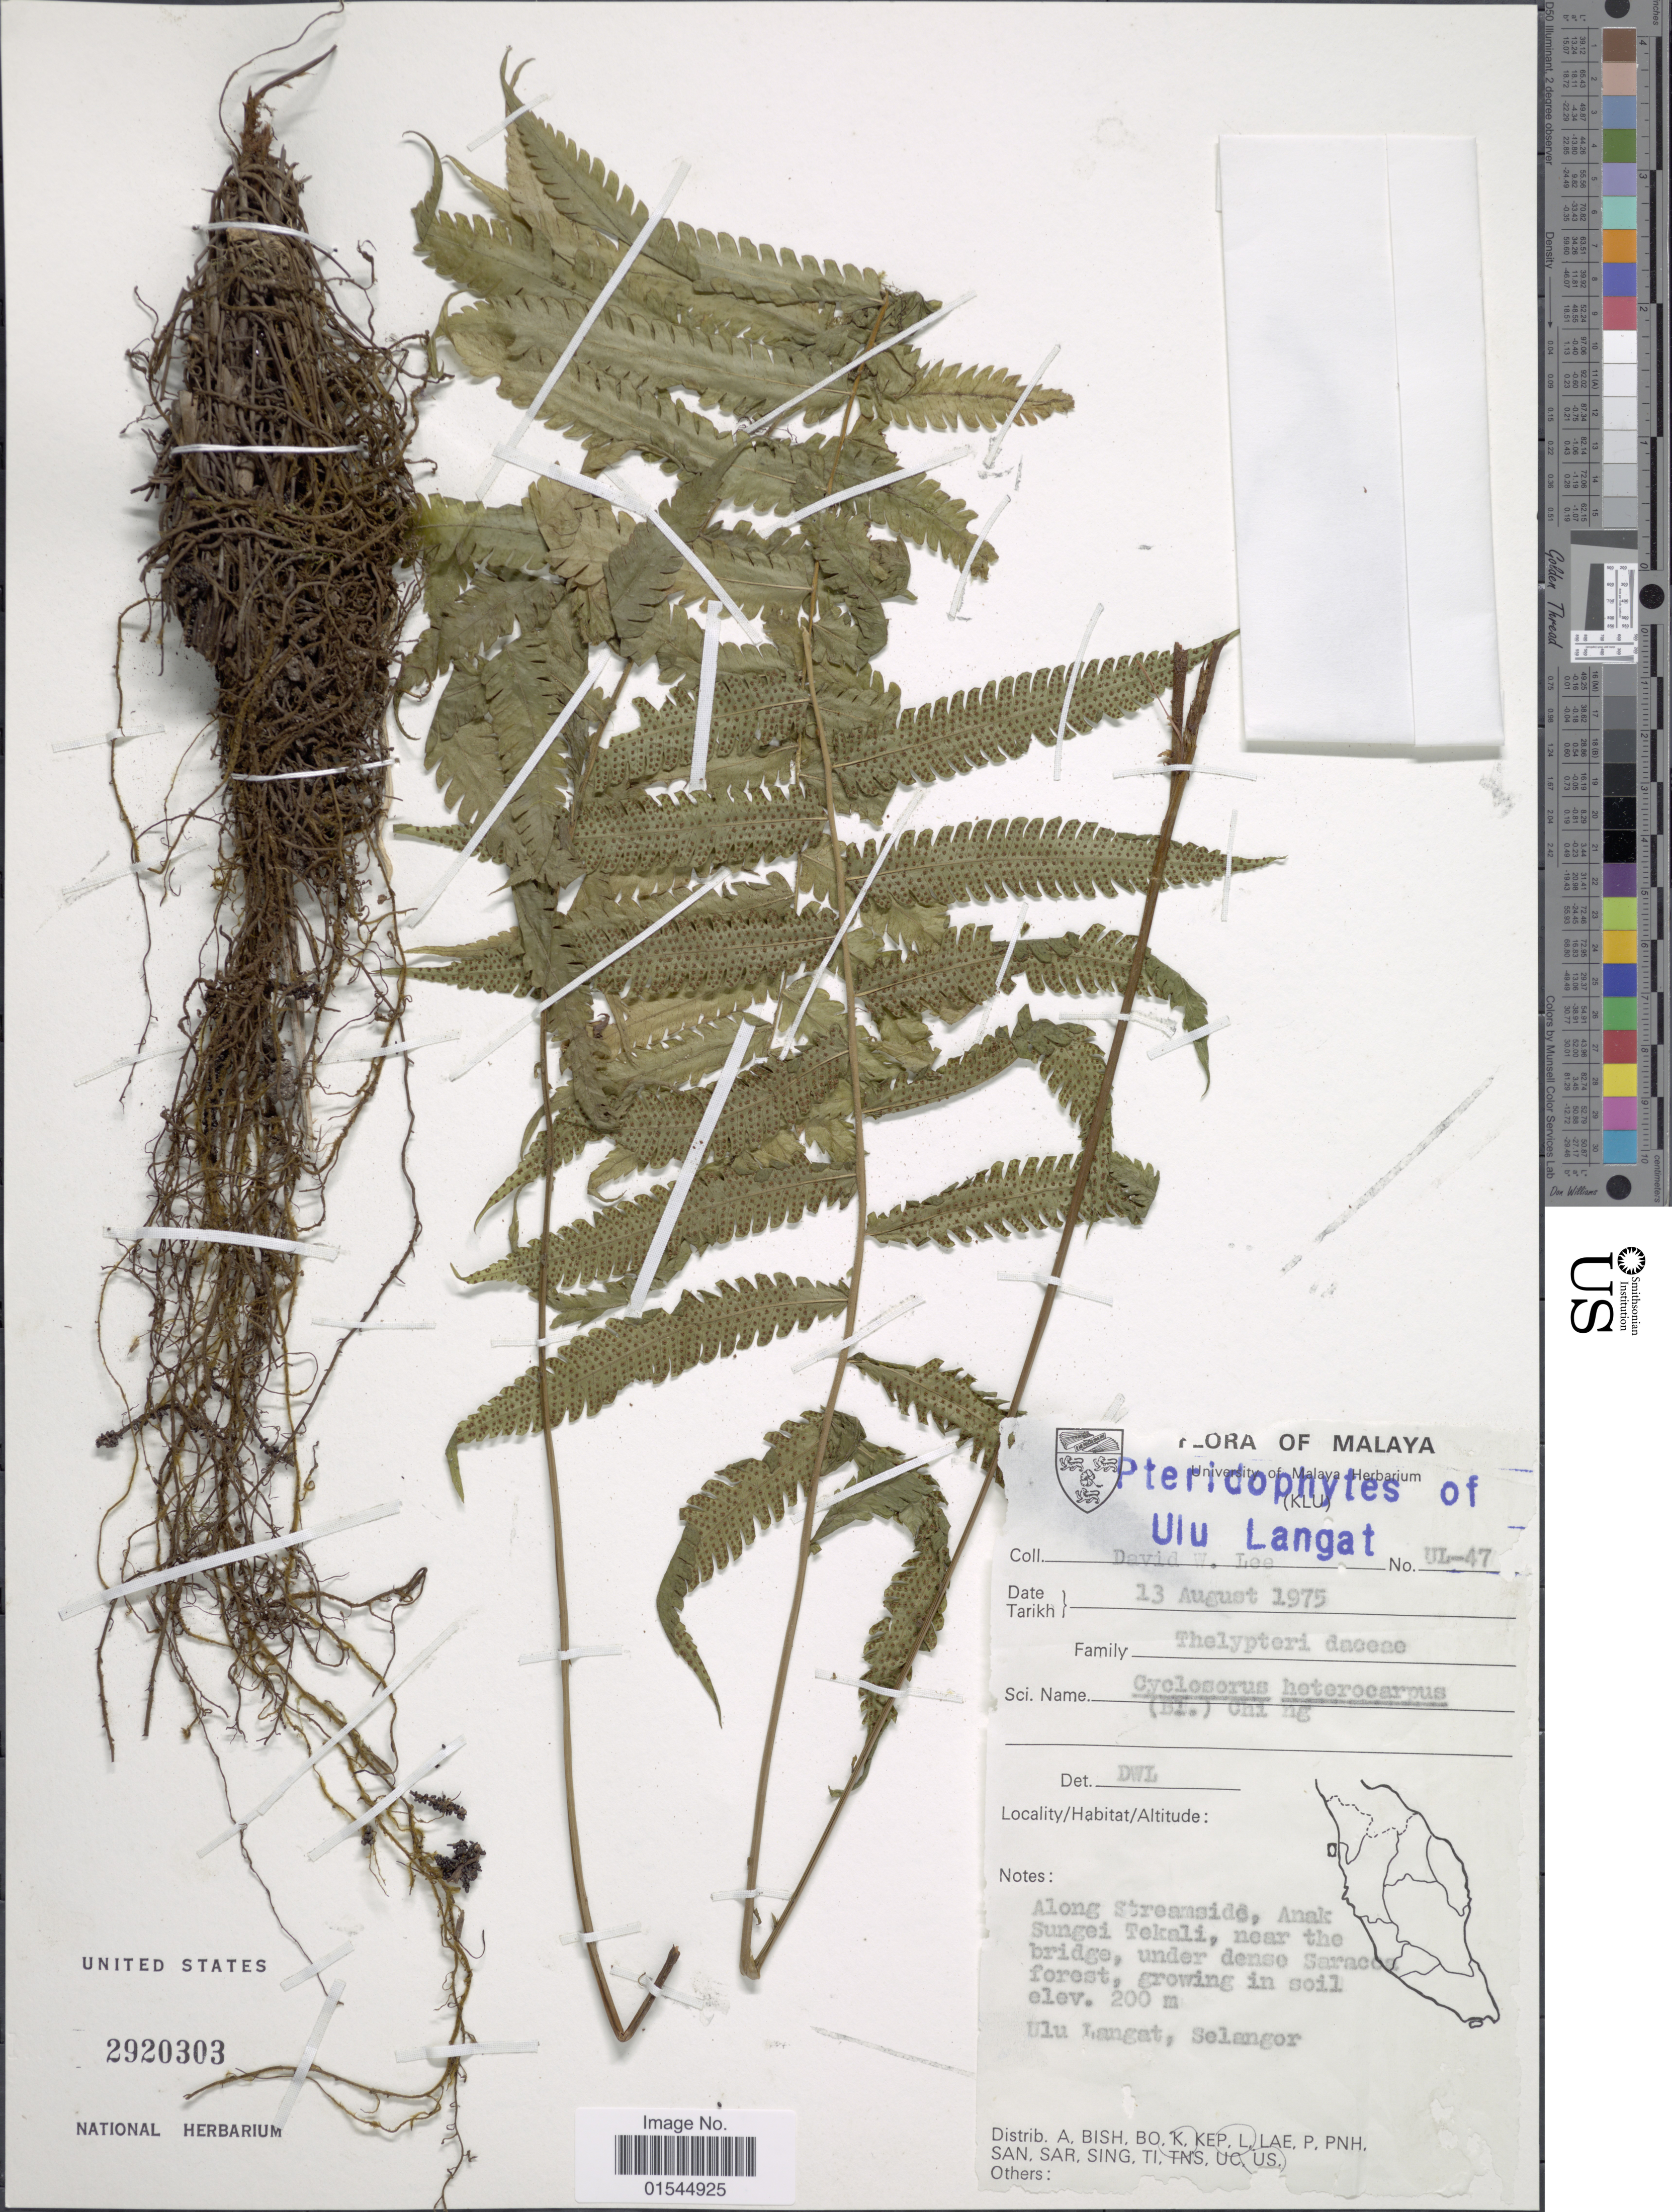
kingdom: Plantae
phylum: Tracheophyta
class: Polypodiopsida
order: Polypodiales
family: Thelypteridaceae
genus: Sphaerostephanos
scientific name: Sphaerostephanos heterocarpus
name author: (Blume) Holttum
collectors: D. Lee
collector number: UL-47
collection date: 1975-08-13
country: Malaysia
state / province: Selangor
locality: Malaya, Ulu Langat, Selangor, along streamside, Anak Sungei Tekali, near the bridge, under dense Saracoa forest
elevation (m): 200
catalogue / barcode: US 2920303